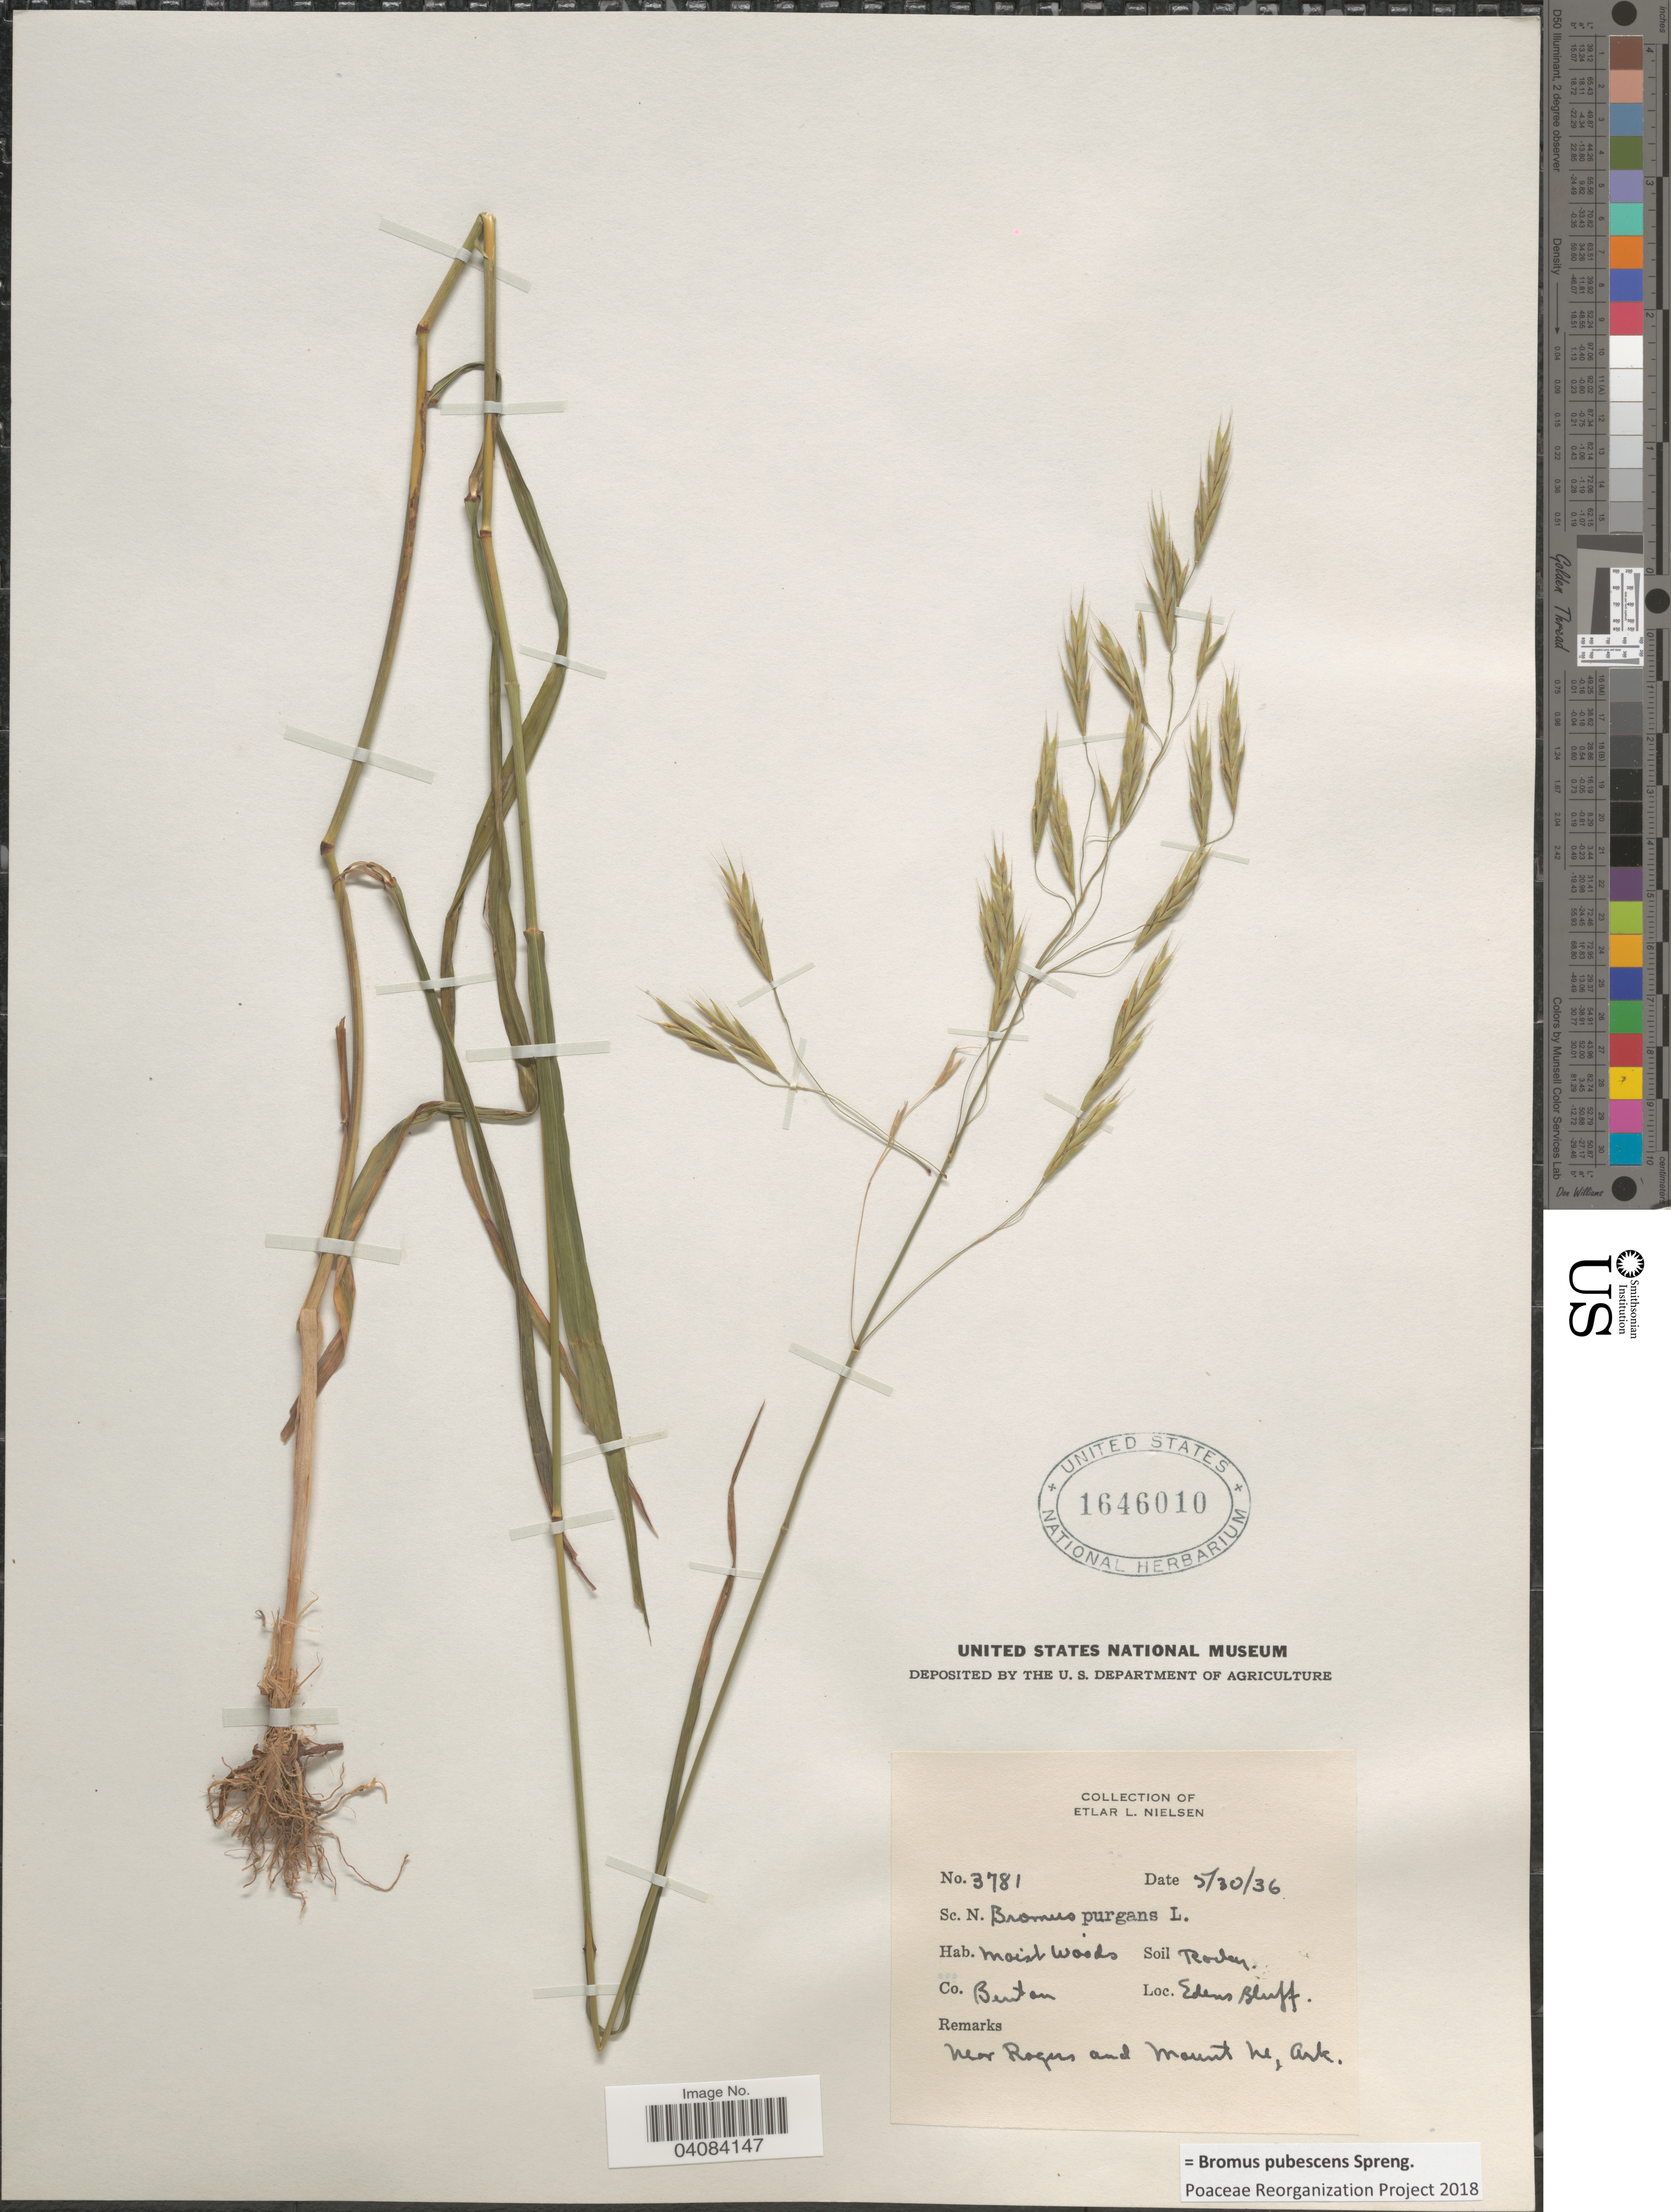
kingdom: Plantae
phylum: Tracheophyta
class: Liliopsida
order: Poales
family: Poaceae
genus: Bromus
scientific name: Bromus pubescens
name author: Muhl. ex Willd.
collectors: E. L. Nielsen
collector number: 3781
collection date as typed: Transcribed d/m/y: 30/5/36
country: United States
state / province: Arkansas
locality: Co. Benton. Edens Bluff. Near Rogers and Mount Ne.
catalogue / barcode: US 1646010